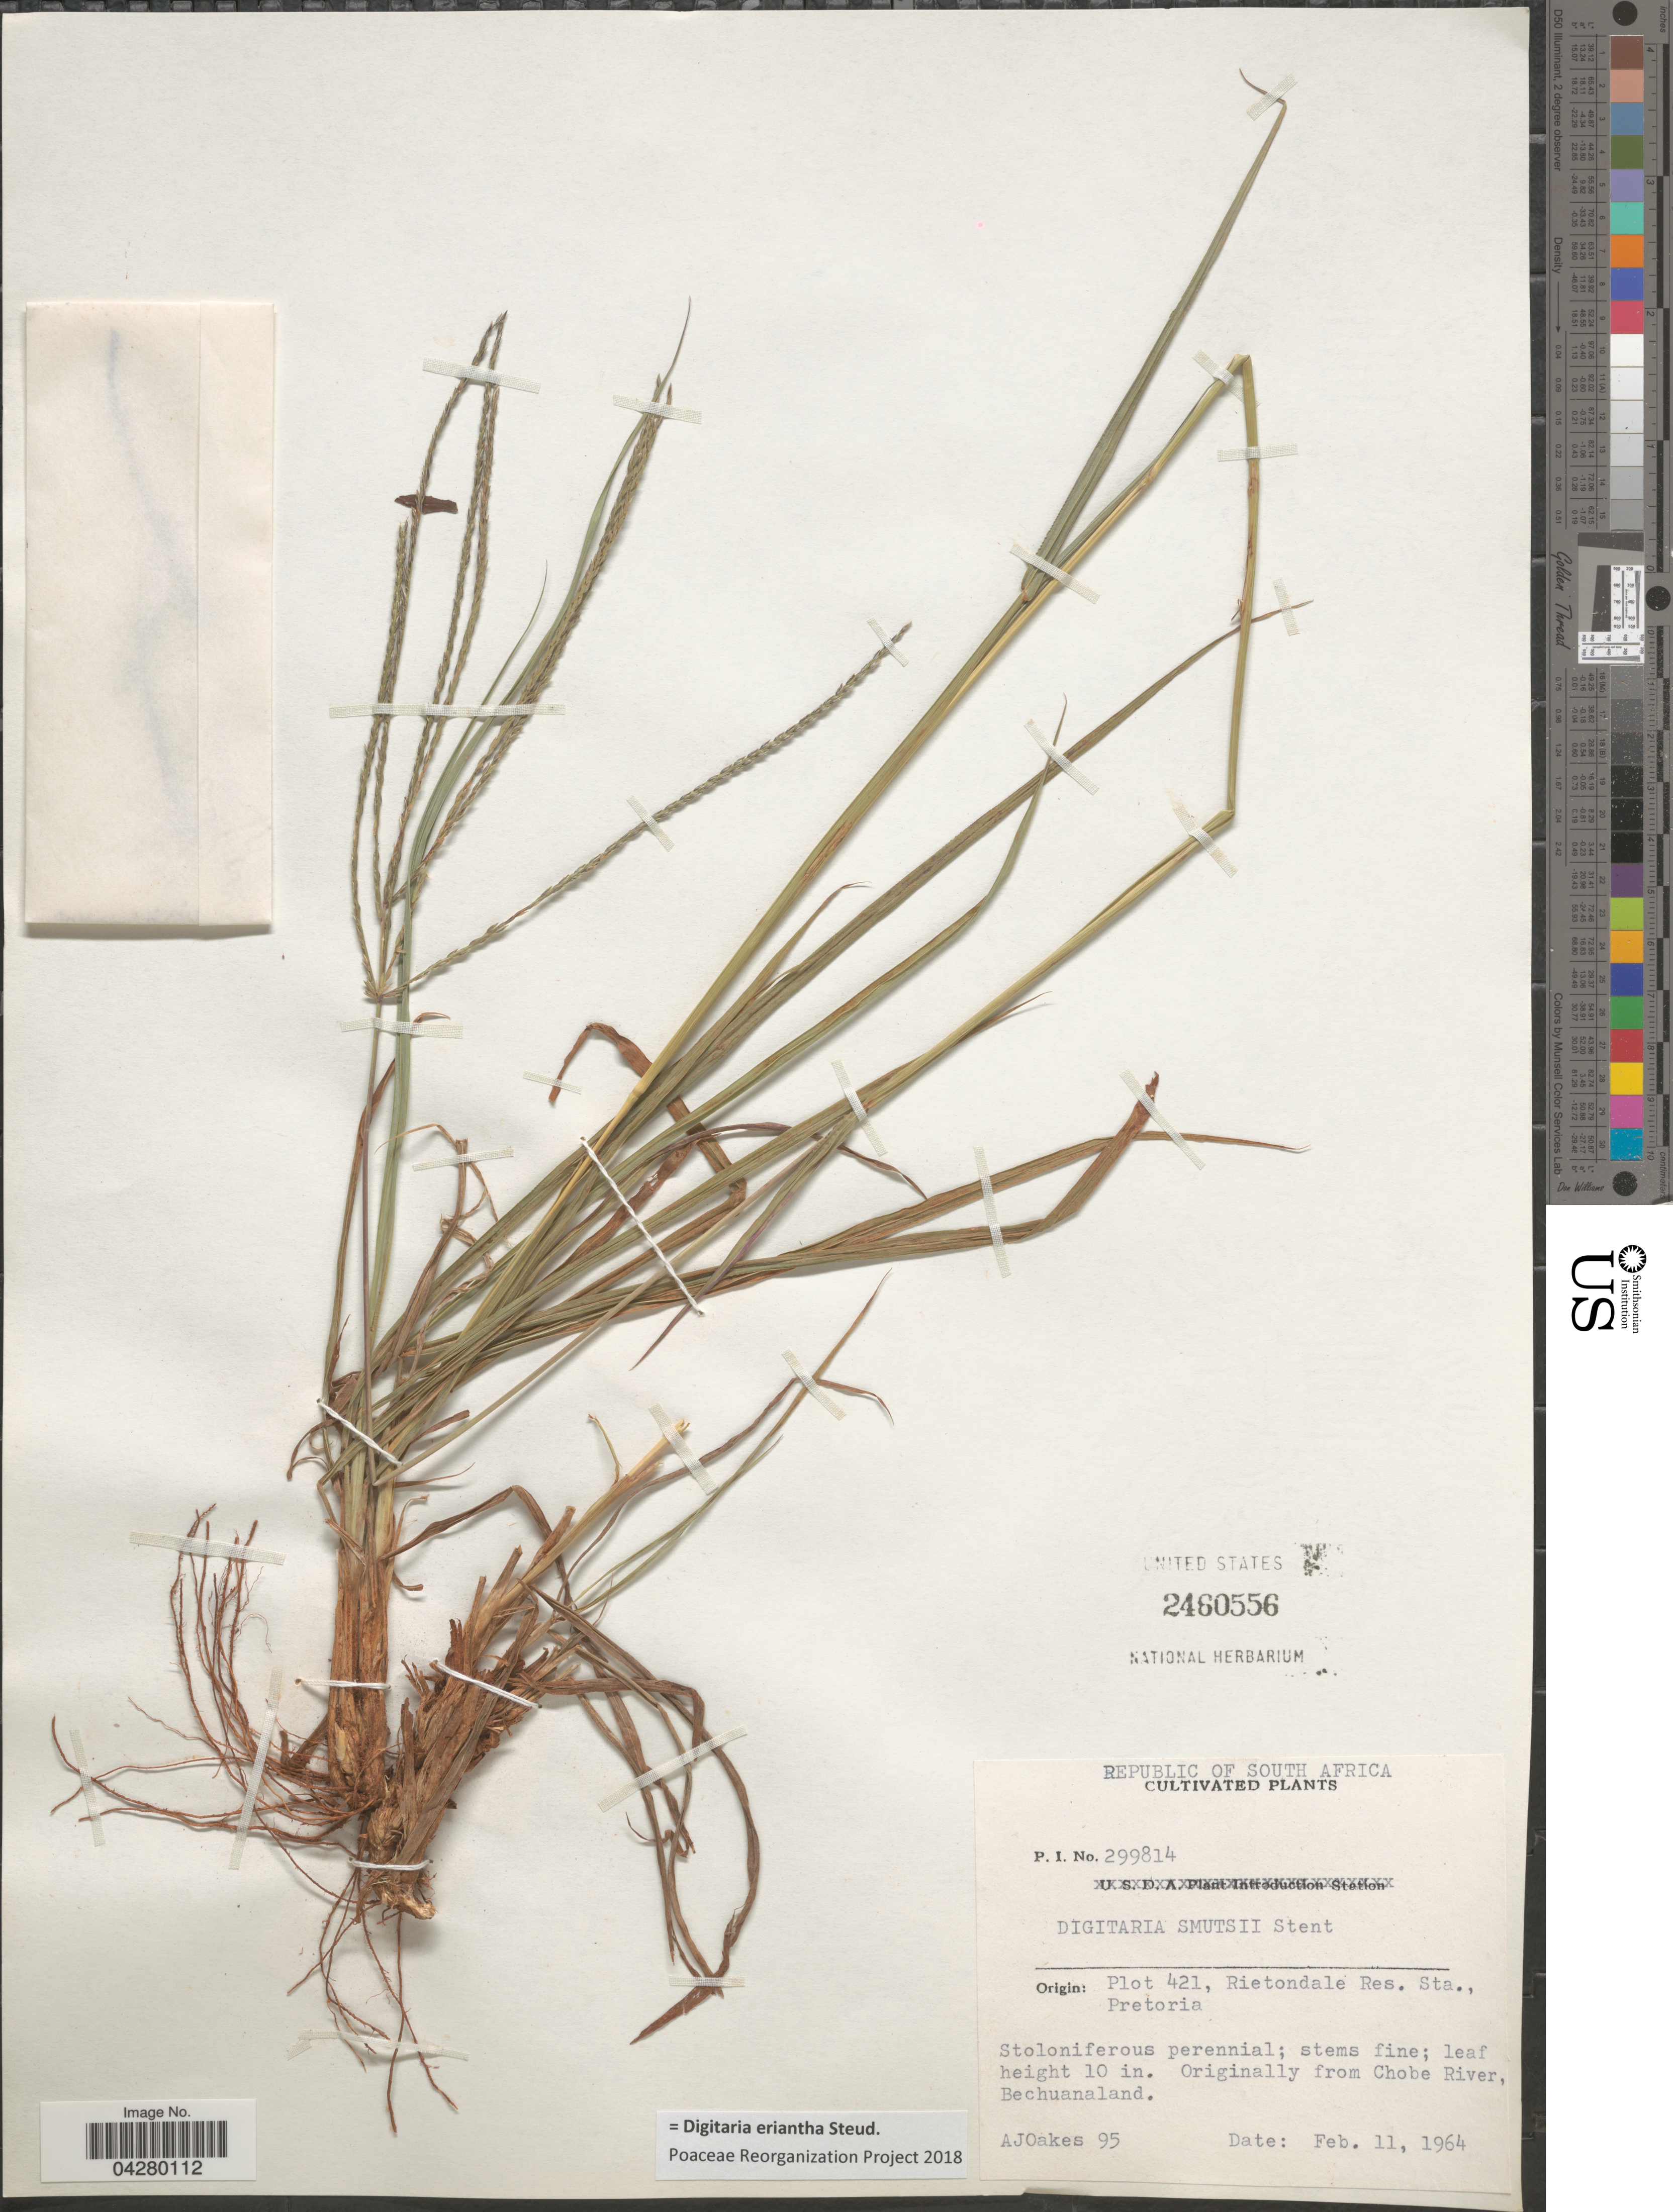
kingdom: Plantae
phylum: Tracheophyta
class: Liliopsida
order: Poales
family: Poaceae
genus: Digitaria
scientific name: Digitaria eriantha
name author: Steud.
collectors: A. Oakes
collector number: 95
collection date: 1964-02-11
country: South Africa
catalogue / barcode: US 2460556